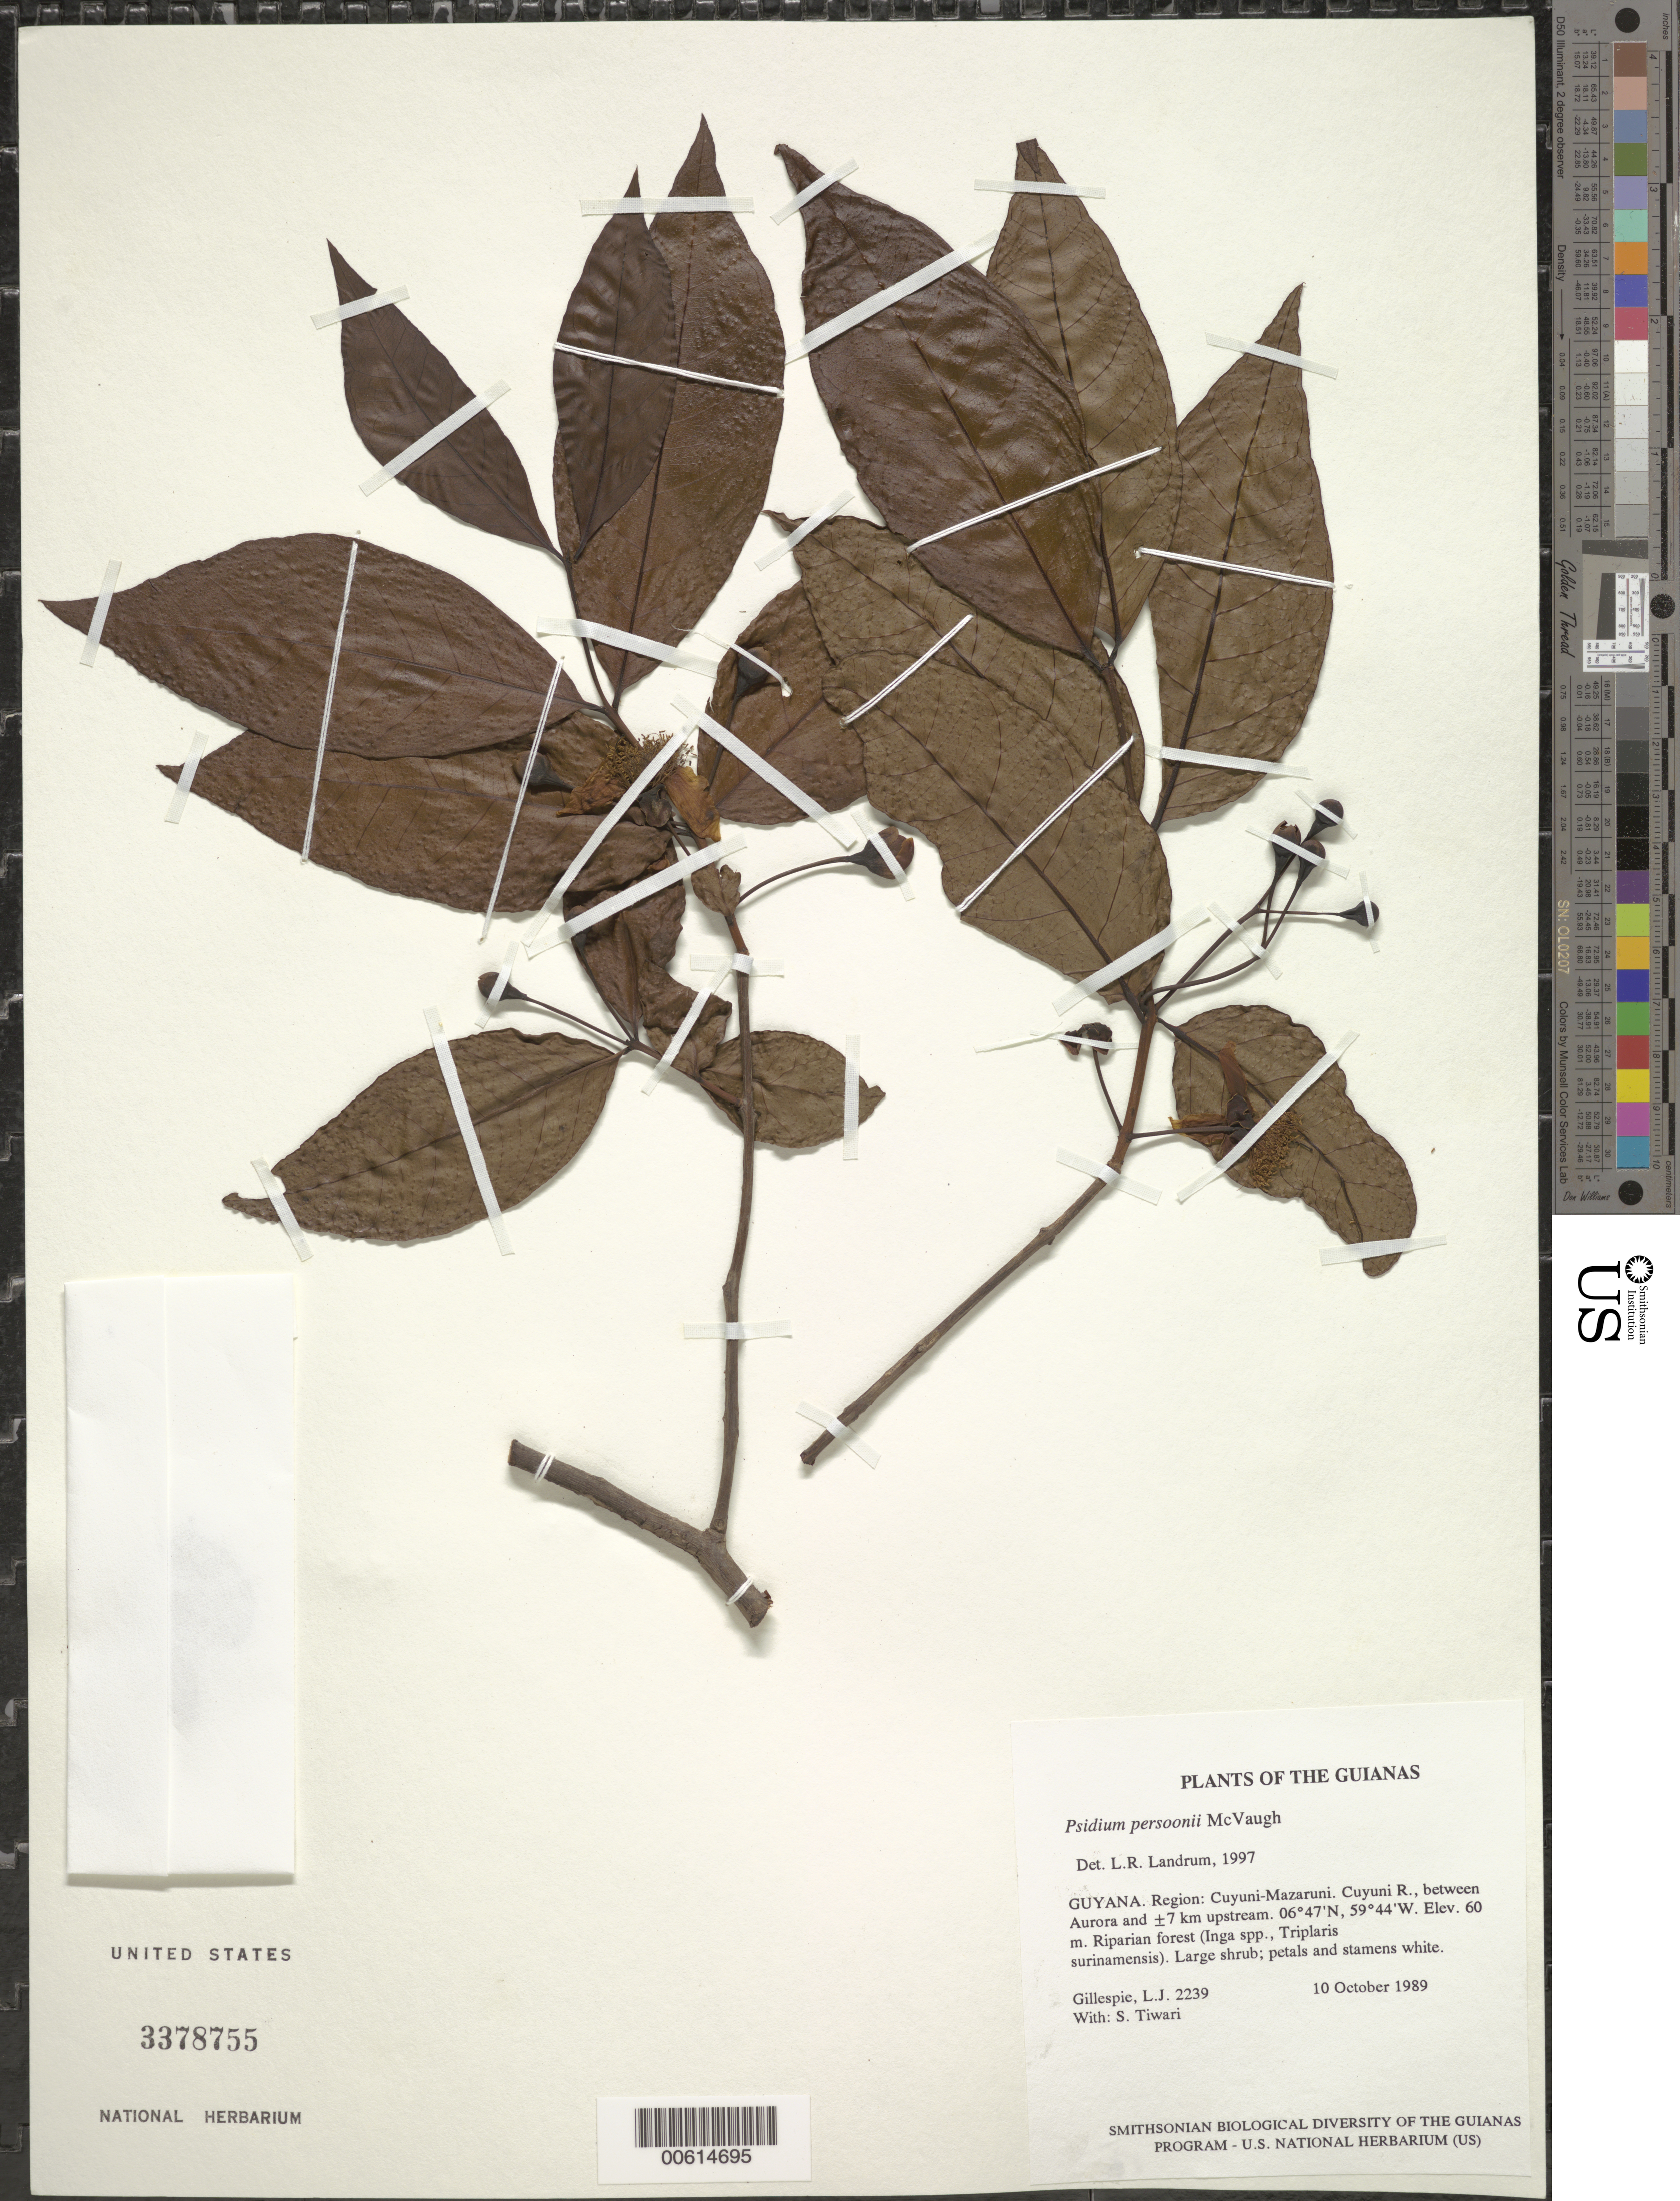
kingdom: Plantae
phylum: Tracheophyta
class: Magnoliopsida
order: Myrtales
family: Myrtaceae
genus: Psidium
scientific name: Psidium acutangulum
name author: (DC.) DC.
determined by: Landrum, L. R.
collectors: L. J. Gillespie & S. Tiwari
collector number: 2239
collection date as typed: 10 October 1989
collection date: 1989-10-10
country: Guyana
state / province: Cuyuni-Mazaruni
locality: Cuyuni R., between Aurora and ±7 km upstream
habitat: Riparian forest (Inga spp., Triplaris surinamensis)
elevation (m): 60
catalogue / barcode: US 3378755